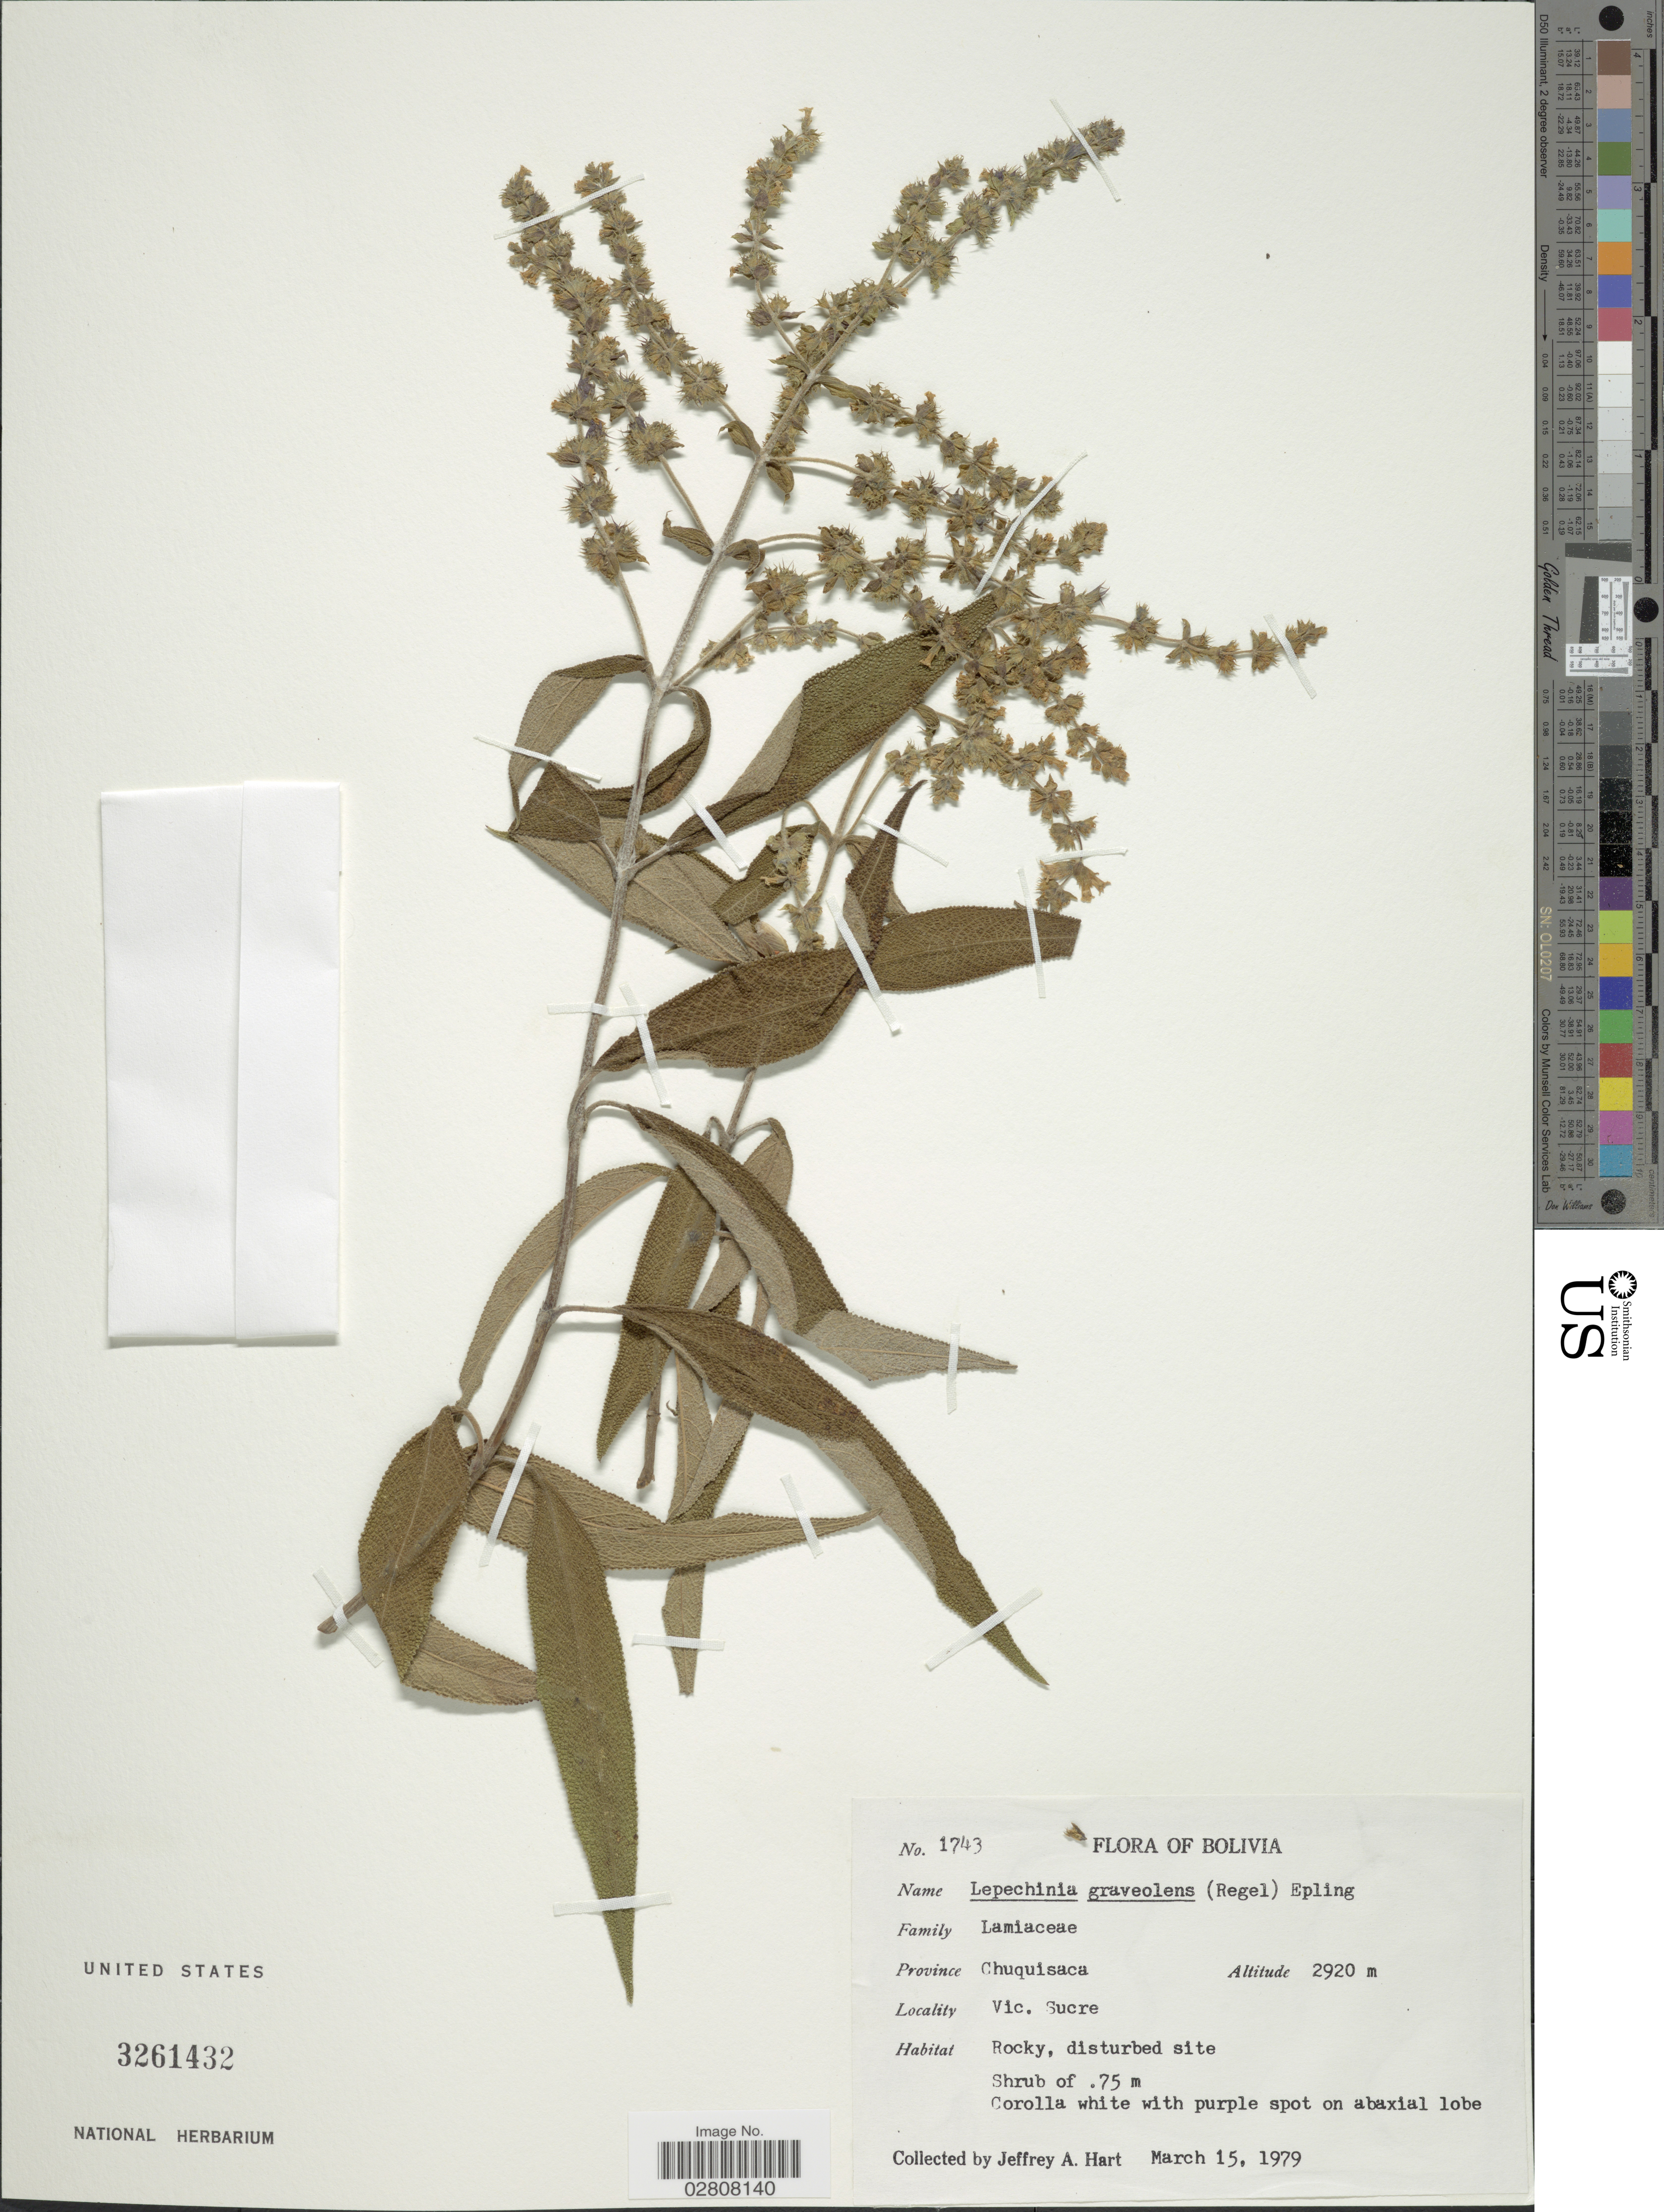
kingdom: Plantae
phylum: Tracheophyta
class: Magnoliopsida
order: Lamiales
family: Lamiaceae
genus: Lepechinia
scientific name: Lepechinia graveolens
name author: (Regel) Epling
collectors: J. A. Hart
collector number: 1743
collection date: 1979-03-15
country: Bolivia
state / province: Chuquisaca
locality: Province Chuquisaca. Vic. Sucre.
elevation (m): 2920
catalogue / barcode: US 3261432